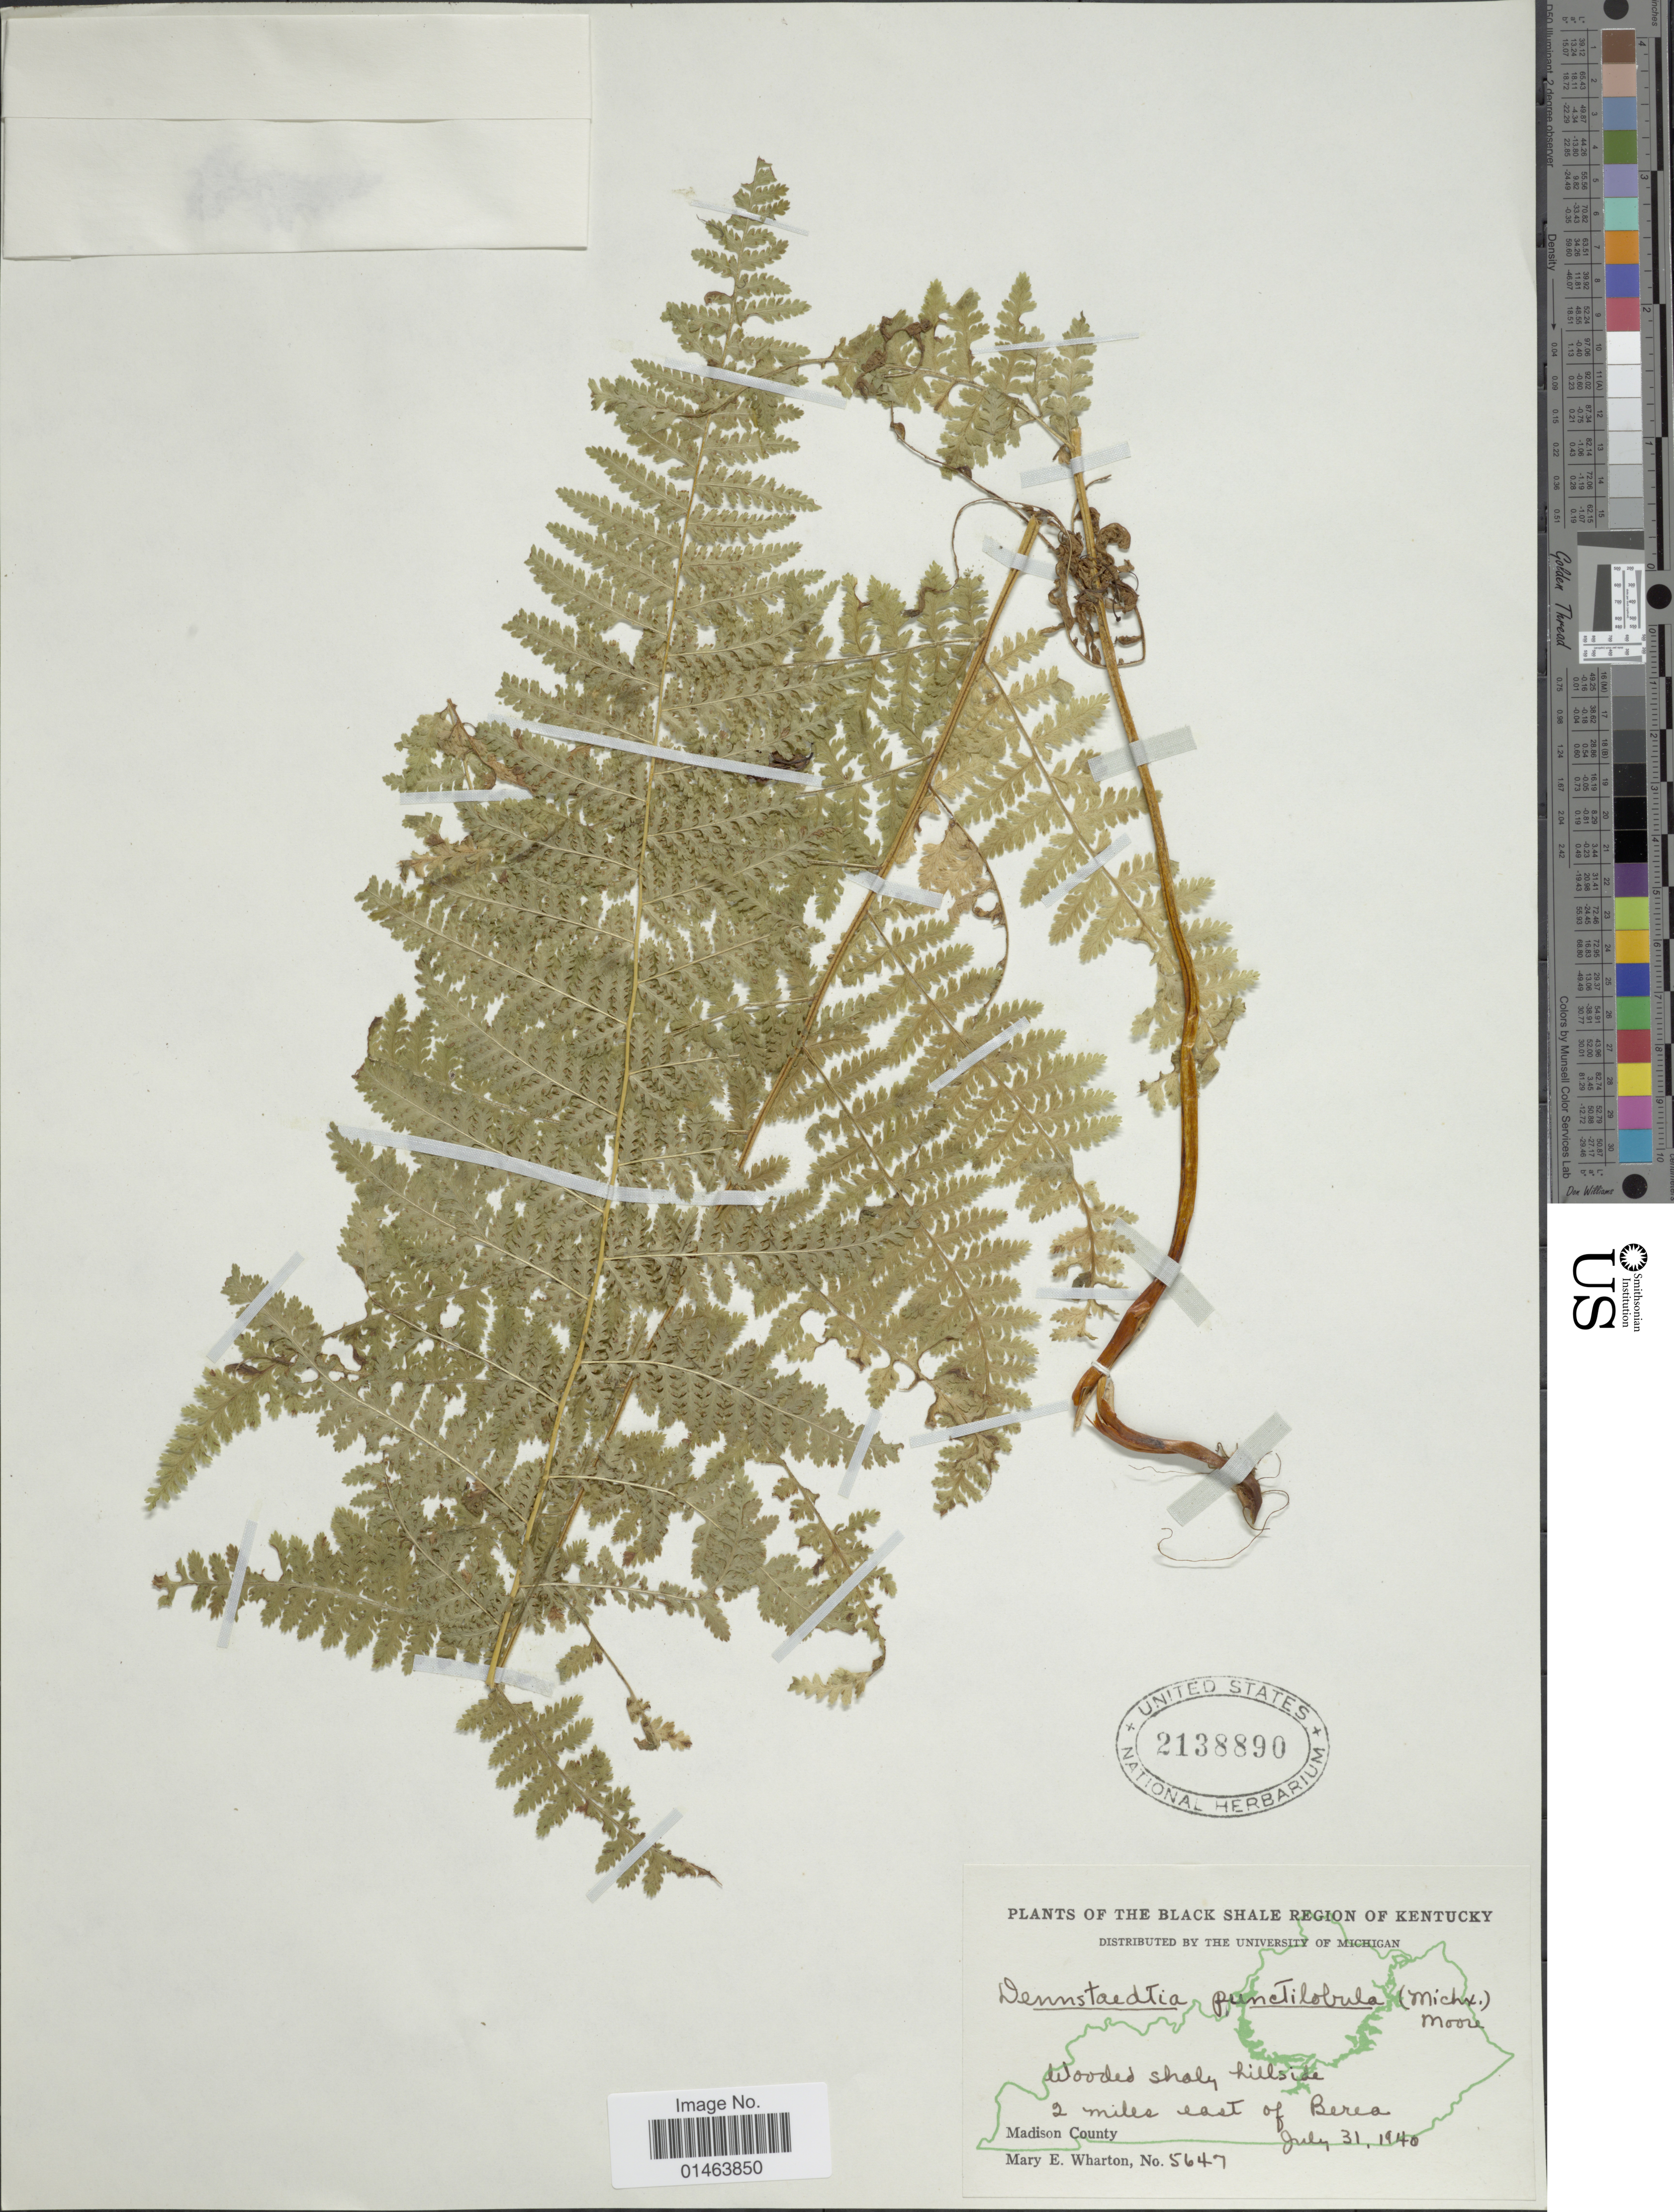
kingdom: Plantae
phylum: Tracheophyta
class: Polypodiopsida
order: Polypodiales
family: Dennstaedtiaceae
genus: Dennstaedtia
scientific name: Dennstaedtia punctilobula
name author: (Michx.) T. Moore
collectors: M. Wharton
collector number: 5647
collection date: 1940-07-31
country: United States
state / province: Kentucky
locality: The Black Shale Region, wooded shaly hillside, 2 miles east of Berea, Madison County.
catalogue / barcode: US 2138890